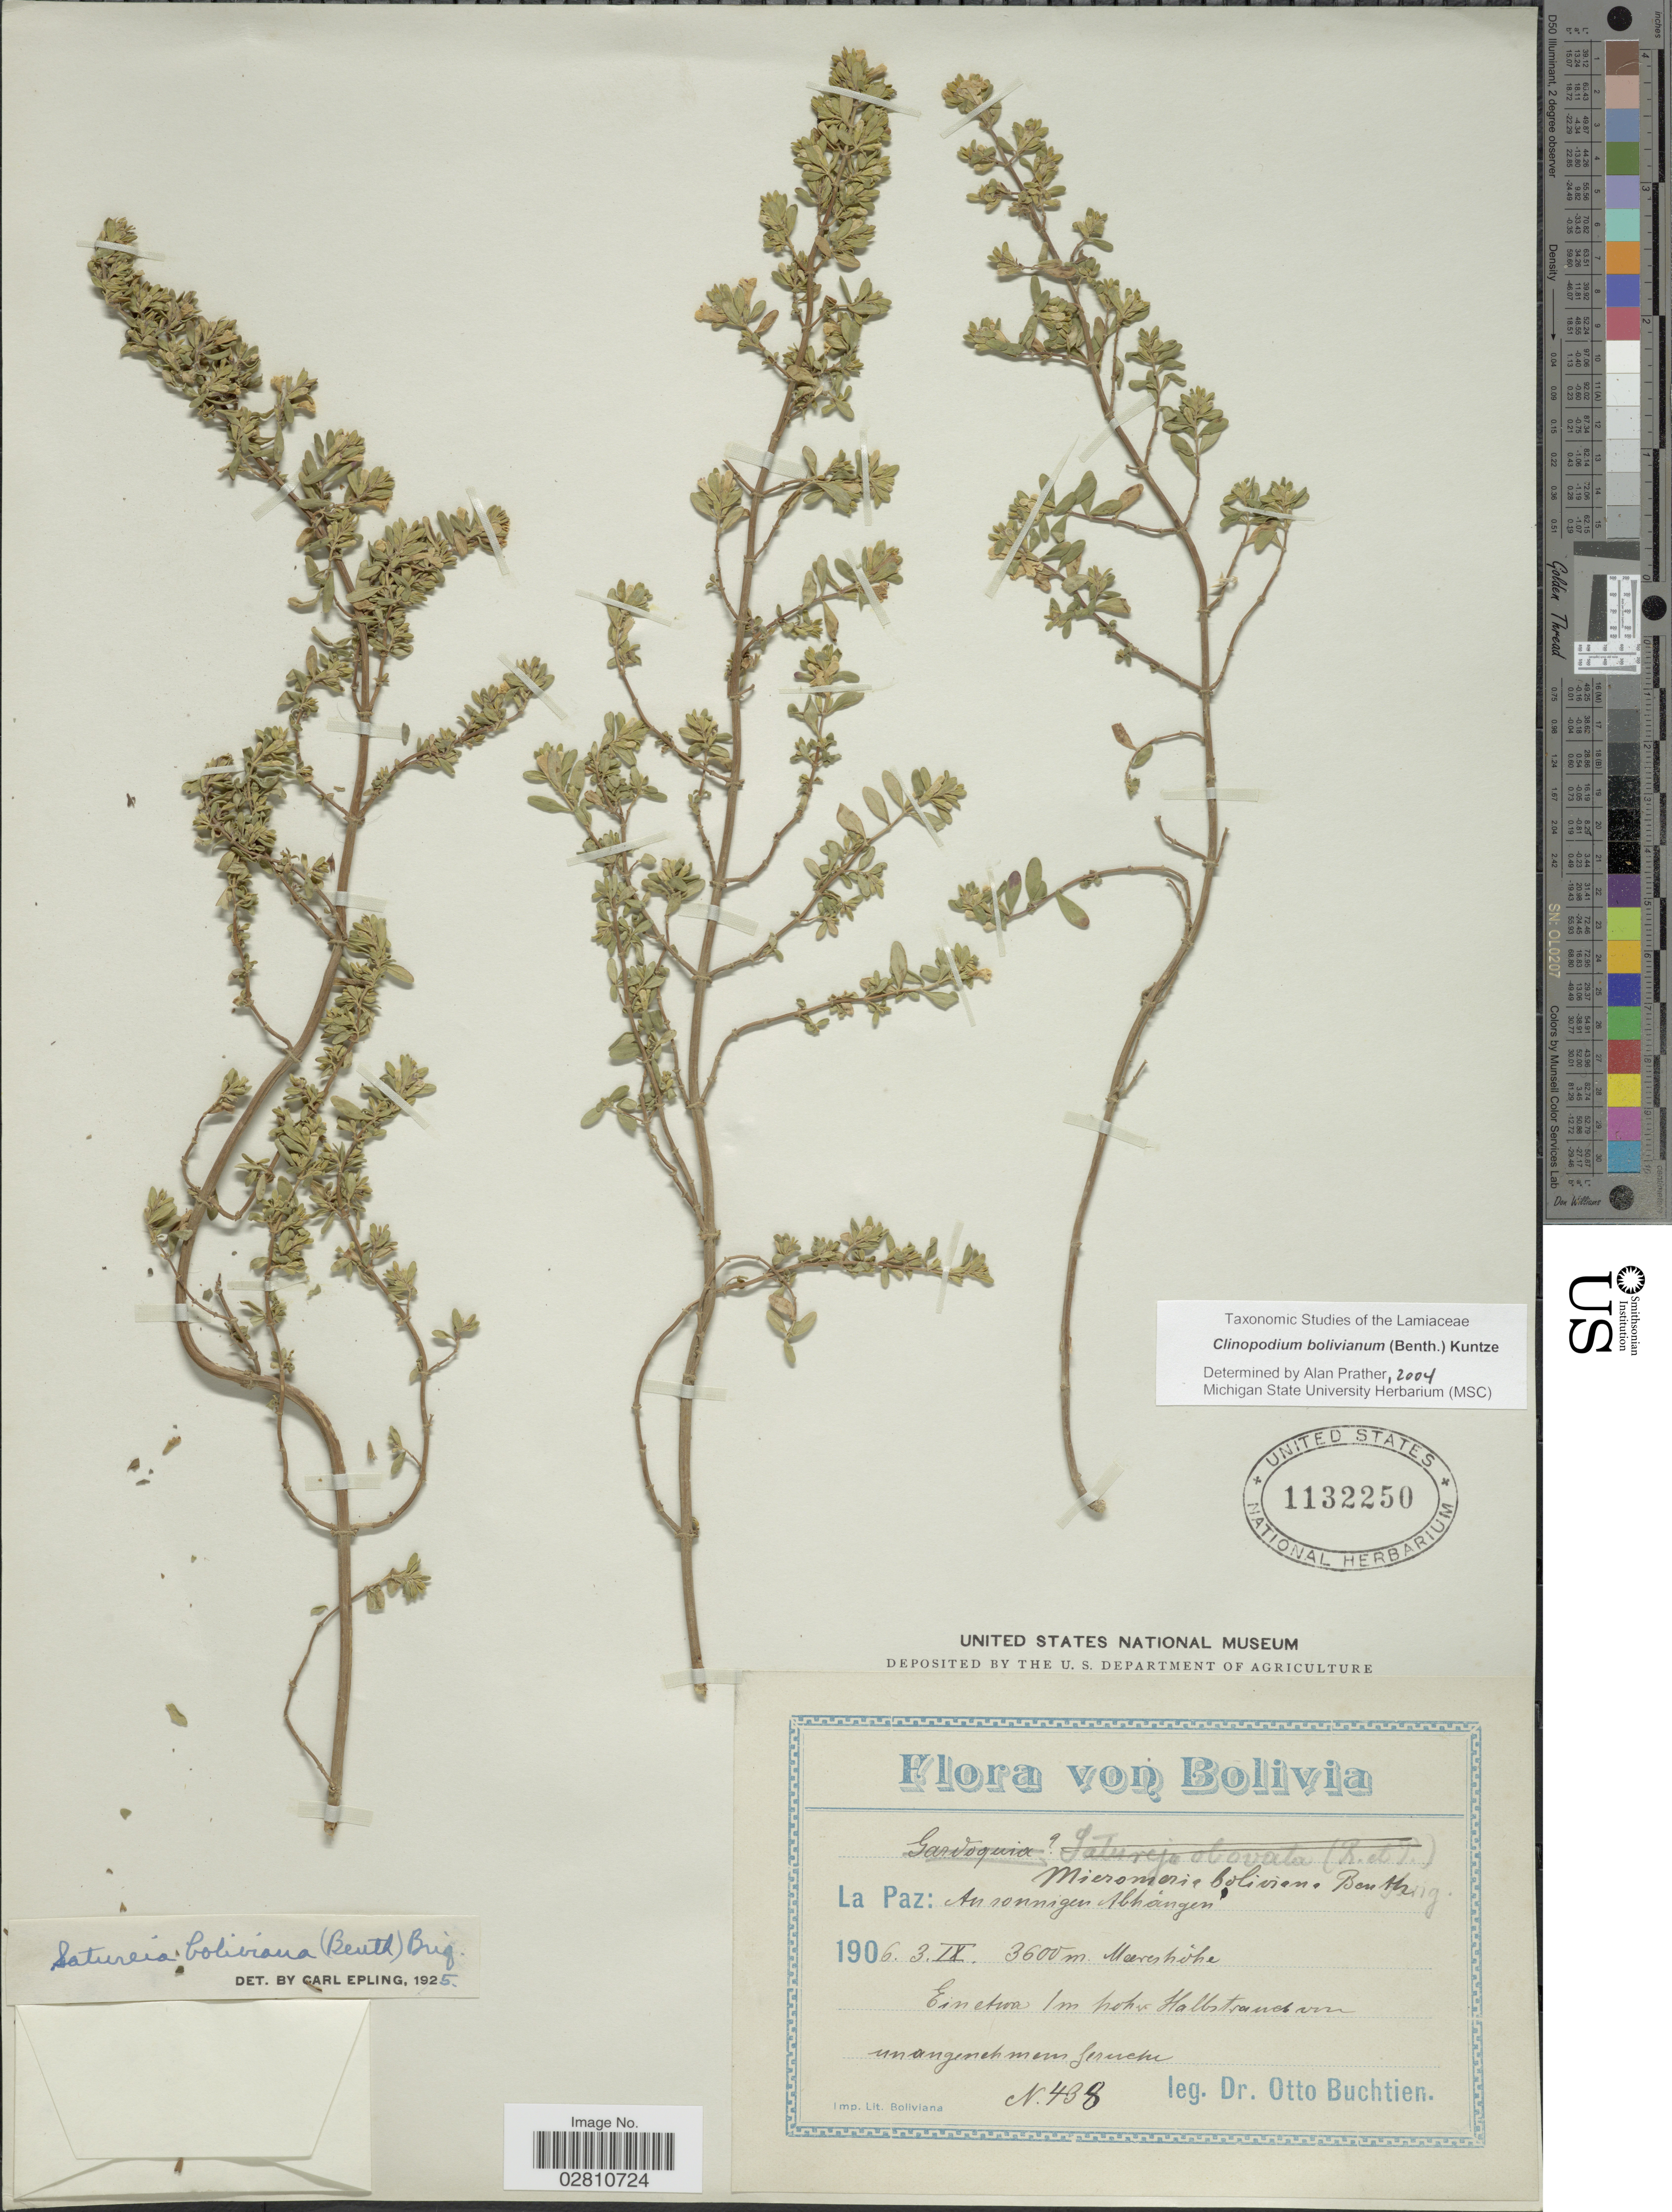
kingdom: Plantae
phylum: Tracheophyta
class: Magnoliopsida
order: Lamiales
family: Lamiaceae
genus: Clinopodium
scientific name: Clinopodium bolivianum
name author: (Benth.) Kuntze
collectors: O. Buchtien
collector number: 438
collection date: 1906-09-03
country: Bolivia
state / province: La Paz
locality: La Paz: Au sonnigen Abhangen.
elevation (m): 3600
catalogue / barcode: US 1132250